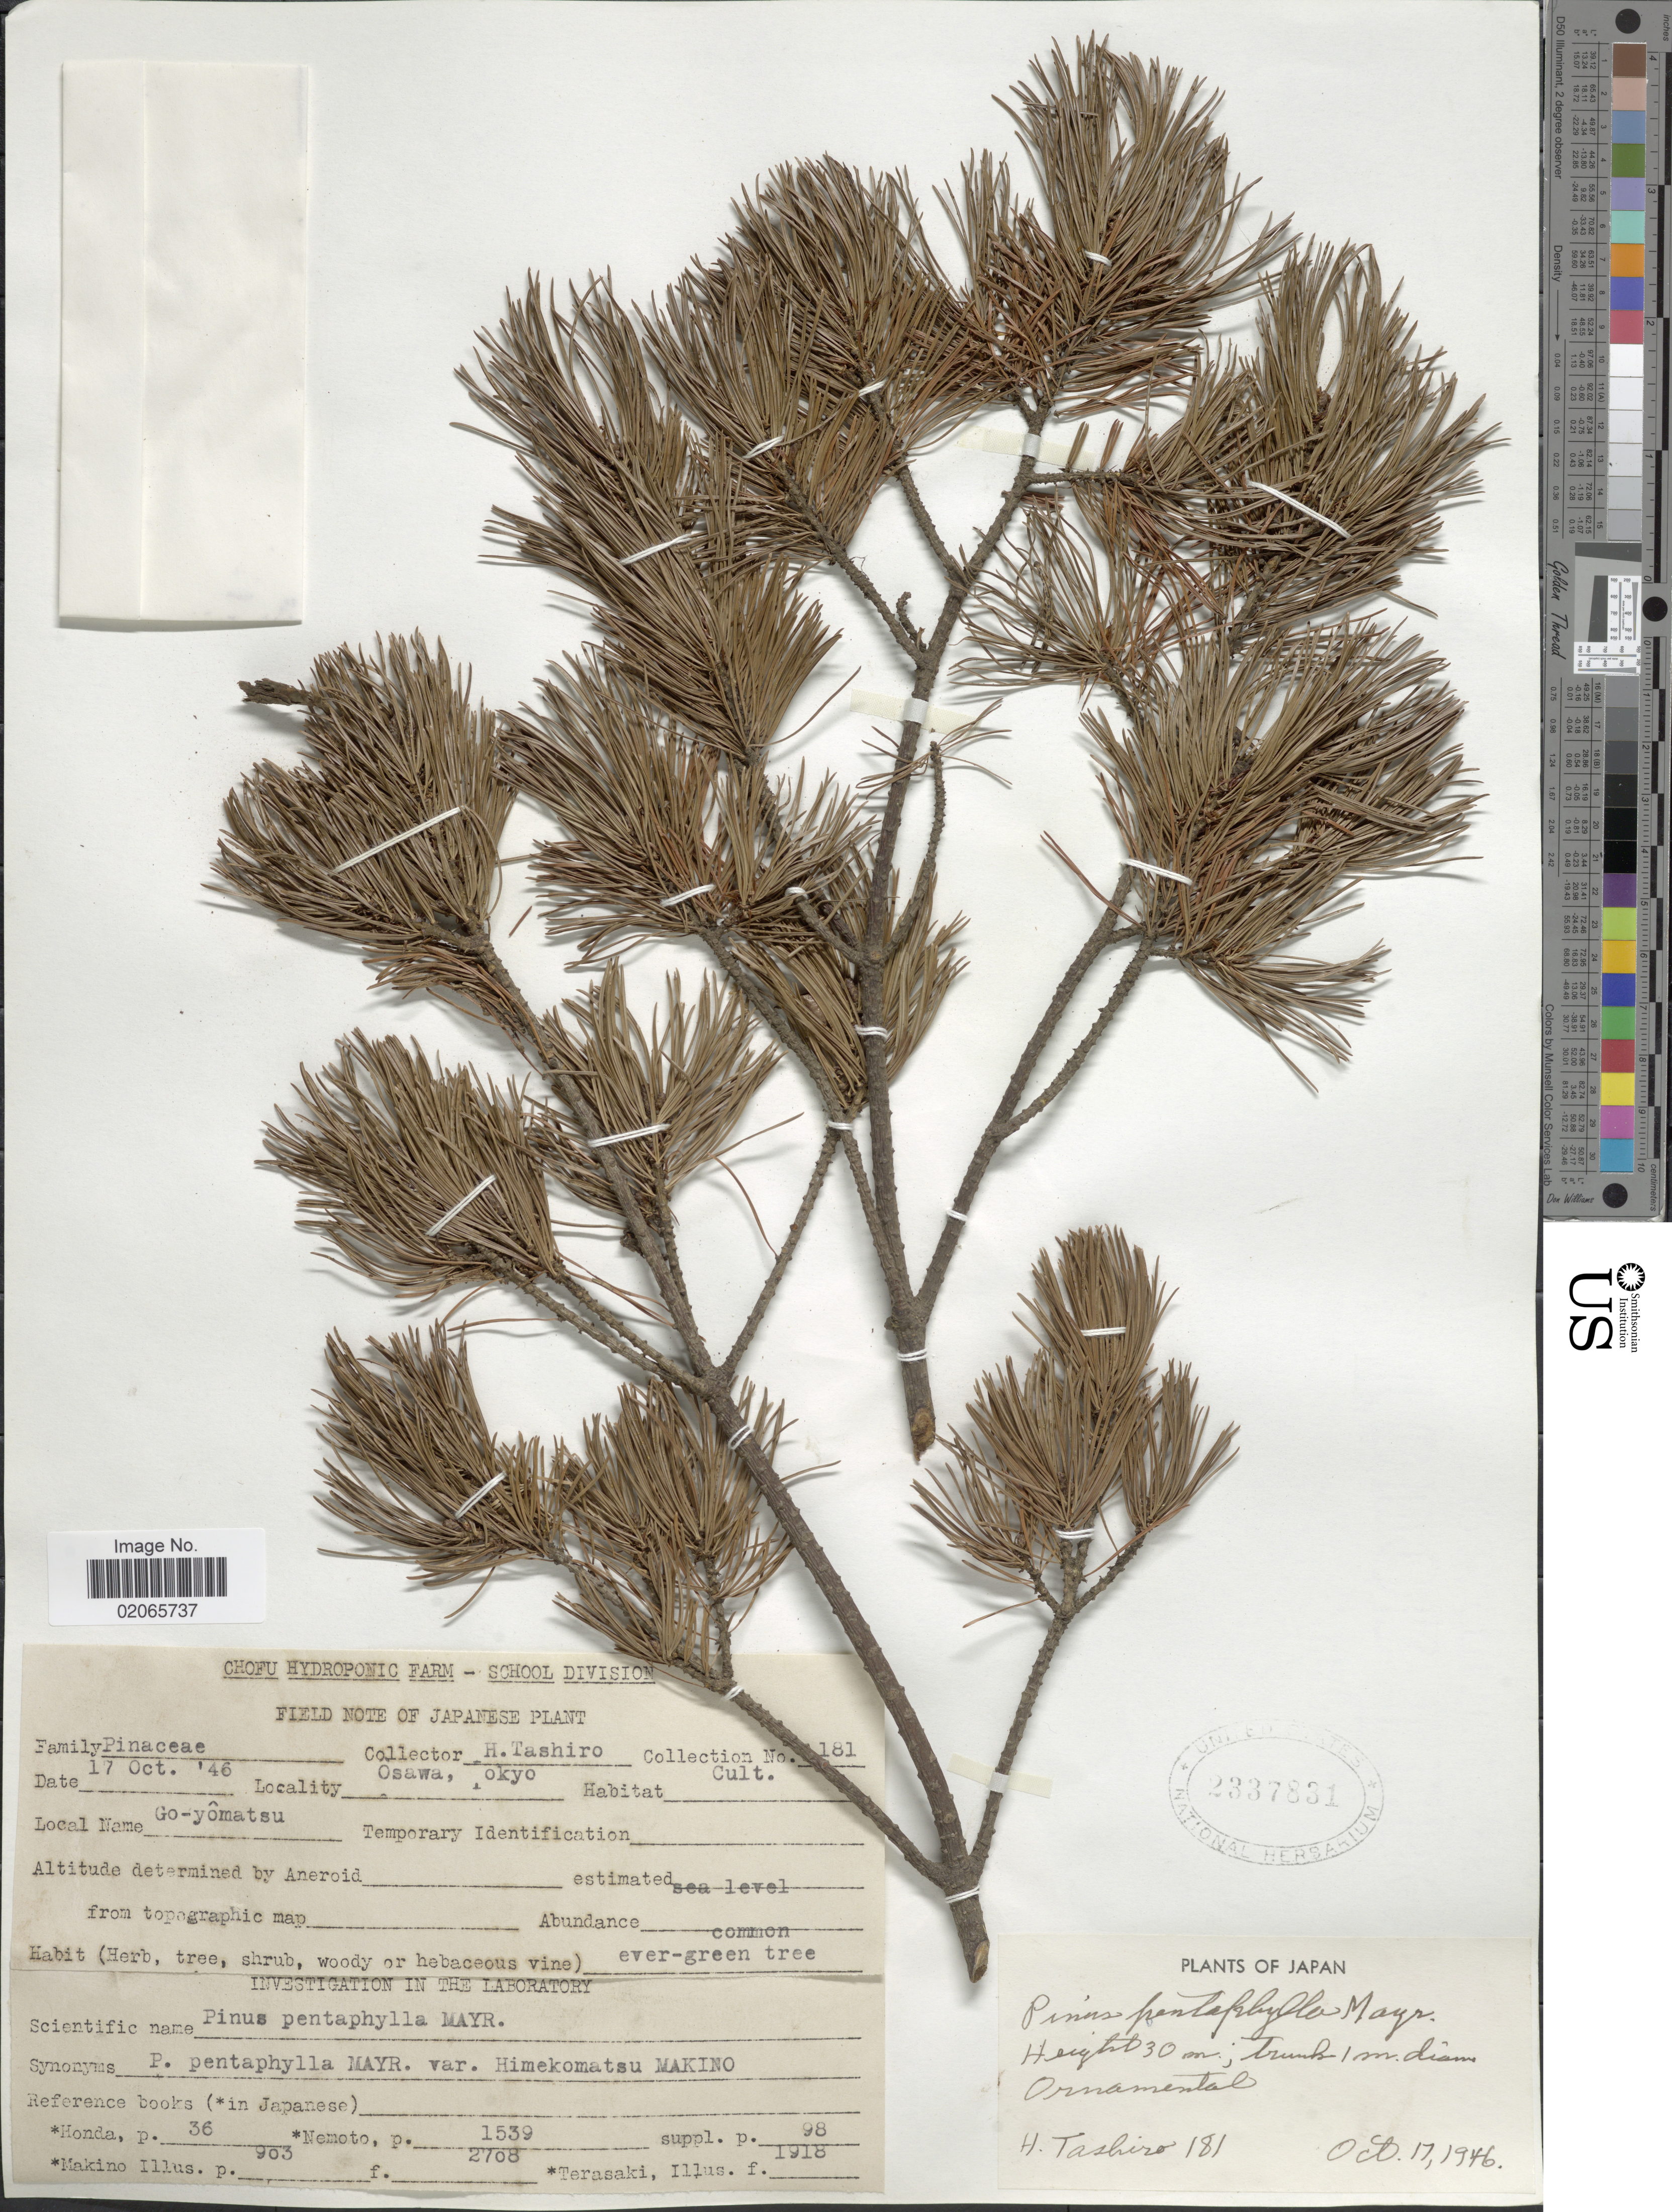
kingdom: Plantae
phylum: Tracheophyta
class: Pinopsida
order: Pinales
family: Pinaceae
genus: Pinus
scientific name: Pinus pentaphylla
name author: Mayr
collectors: H. Tashiro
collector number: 181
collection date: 1946-10-17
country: Japan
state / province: Tokyo, Federal City of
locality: Osawa, Tokyo, Ornamental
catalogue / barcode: US 2337831